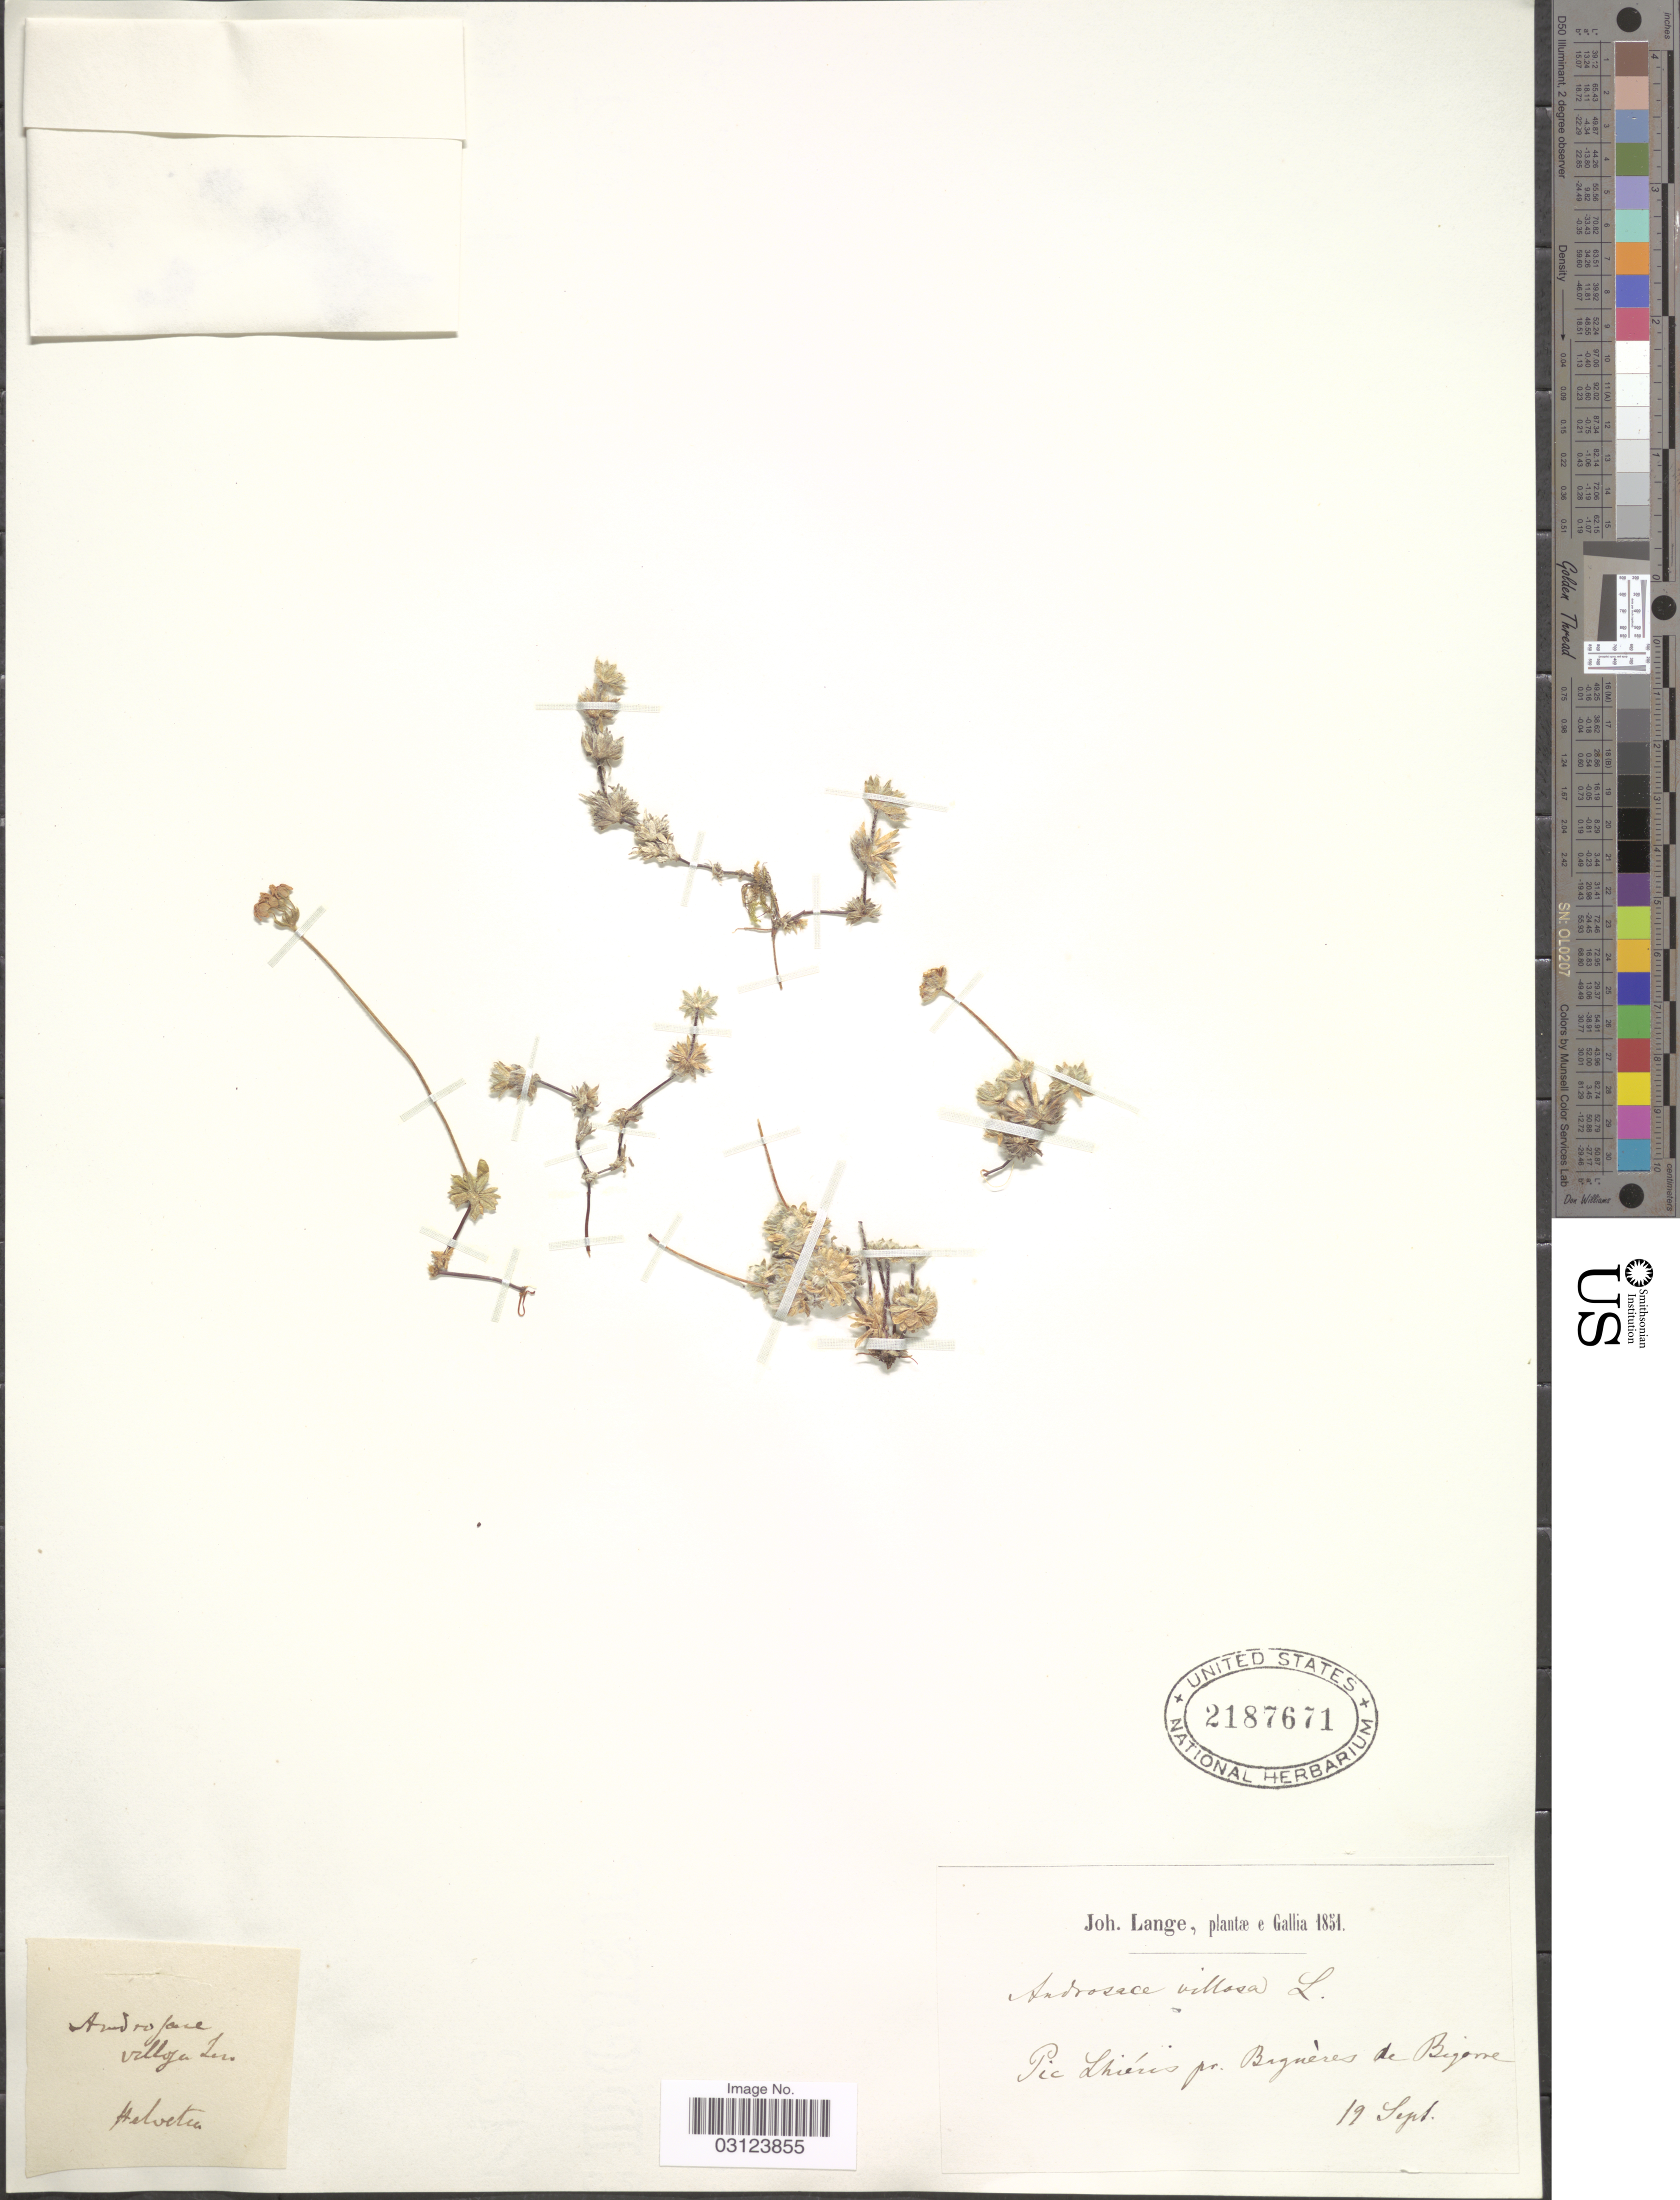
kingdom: Plantae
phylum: Tracheophyta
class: Magnoliopsida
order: Ericales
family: Primulaceae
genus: Androsace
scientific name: Androsace villosa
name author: L.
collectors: J. M. C. Lange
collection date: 1851-09-19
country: France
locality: Gallia, Pic, Lhiéres pr. Bagnères de Bigorre.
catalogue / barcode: US 2187671